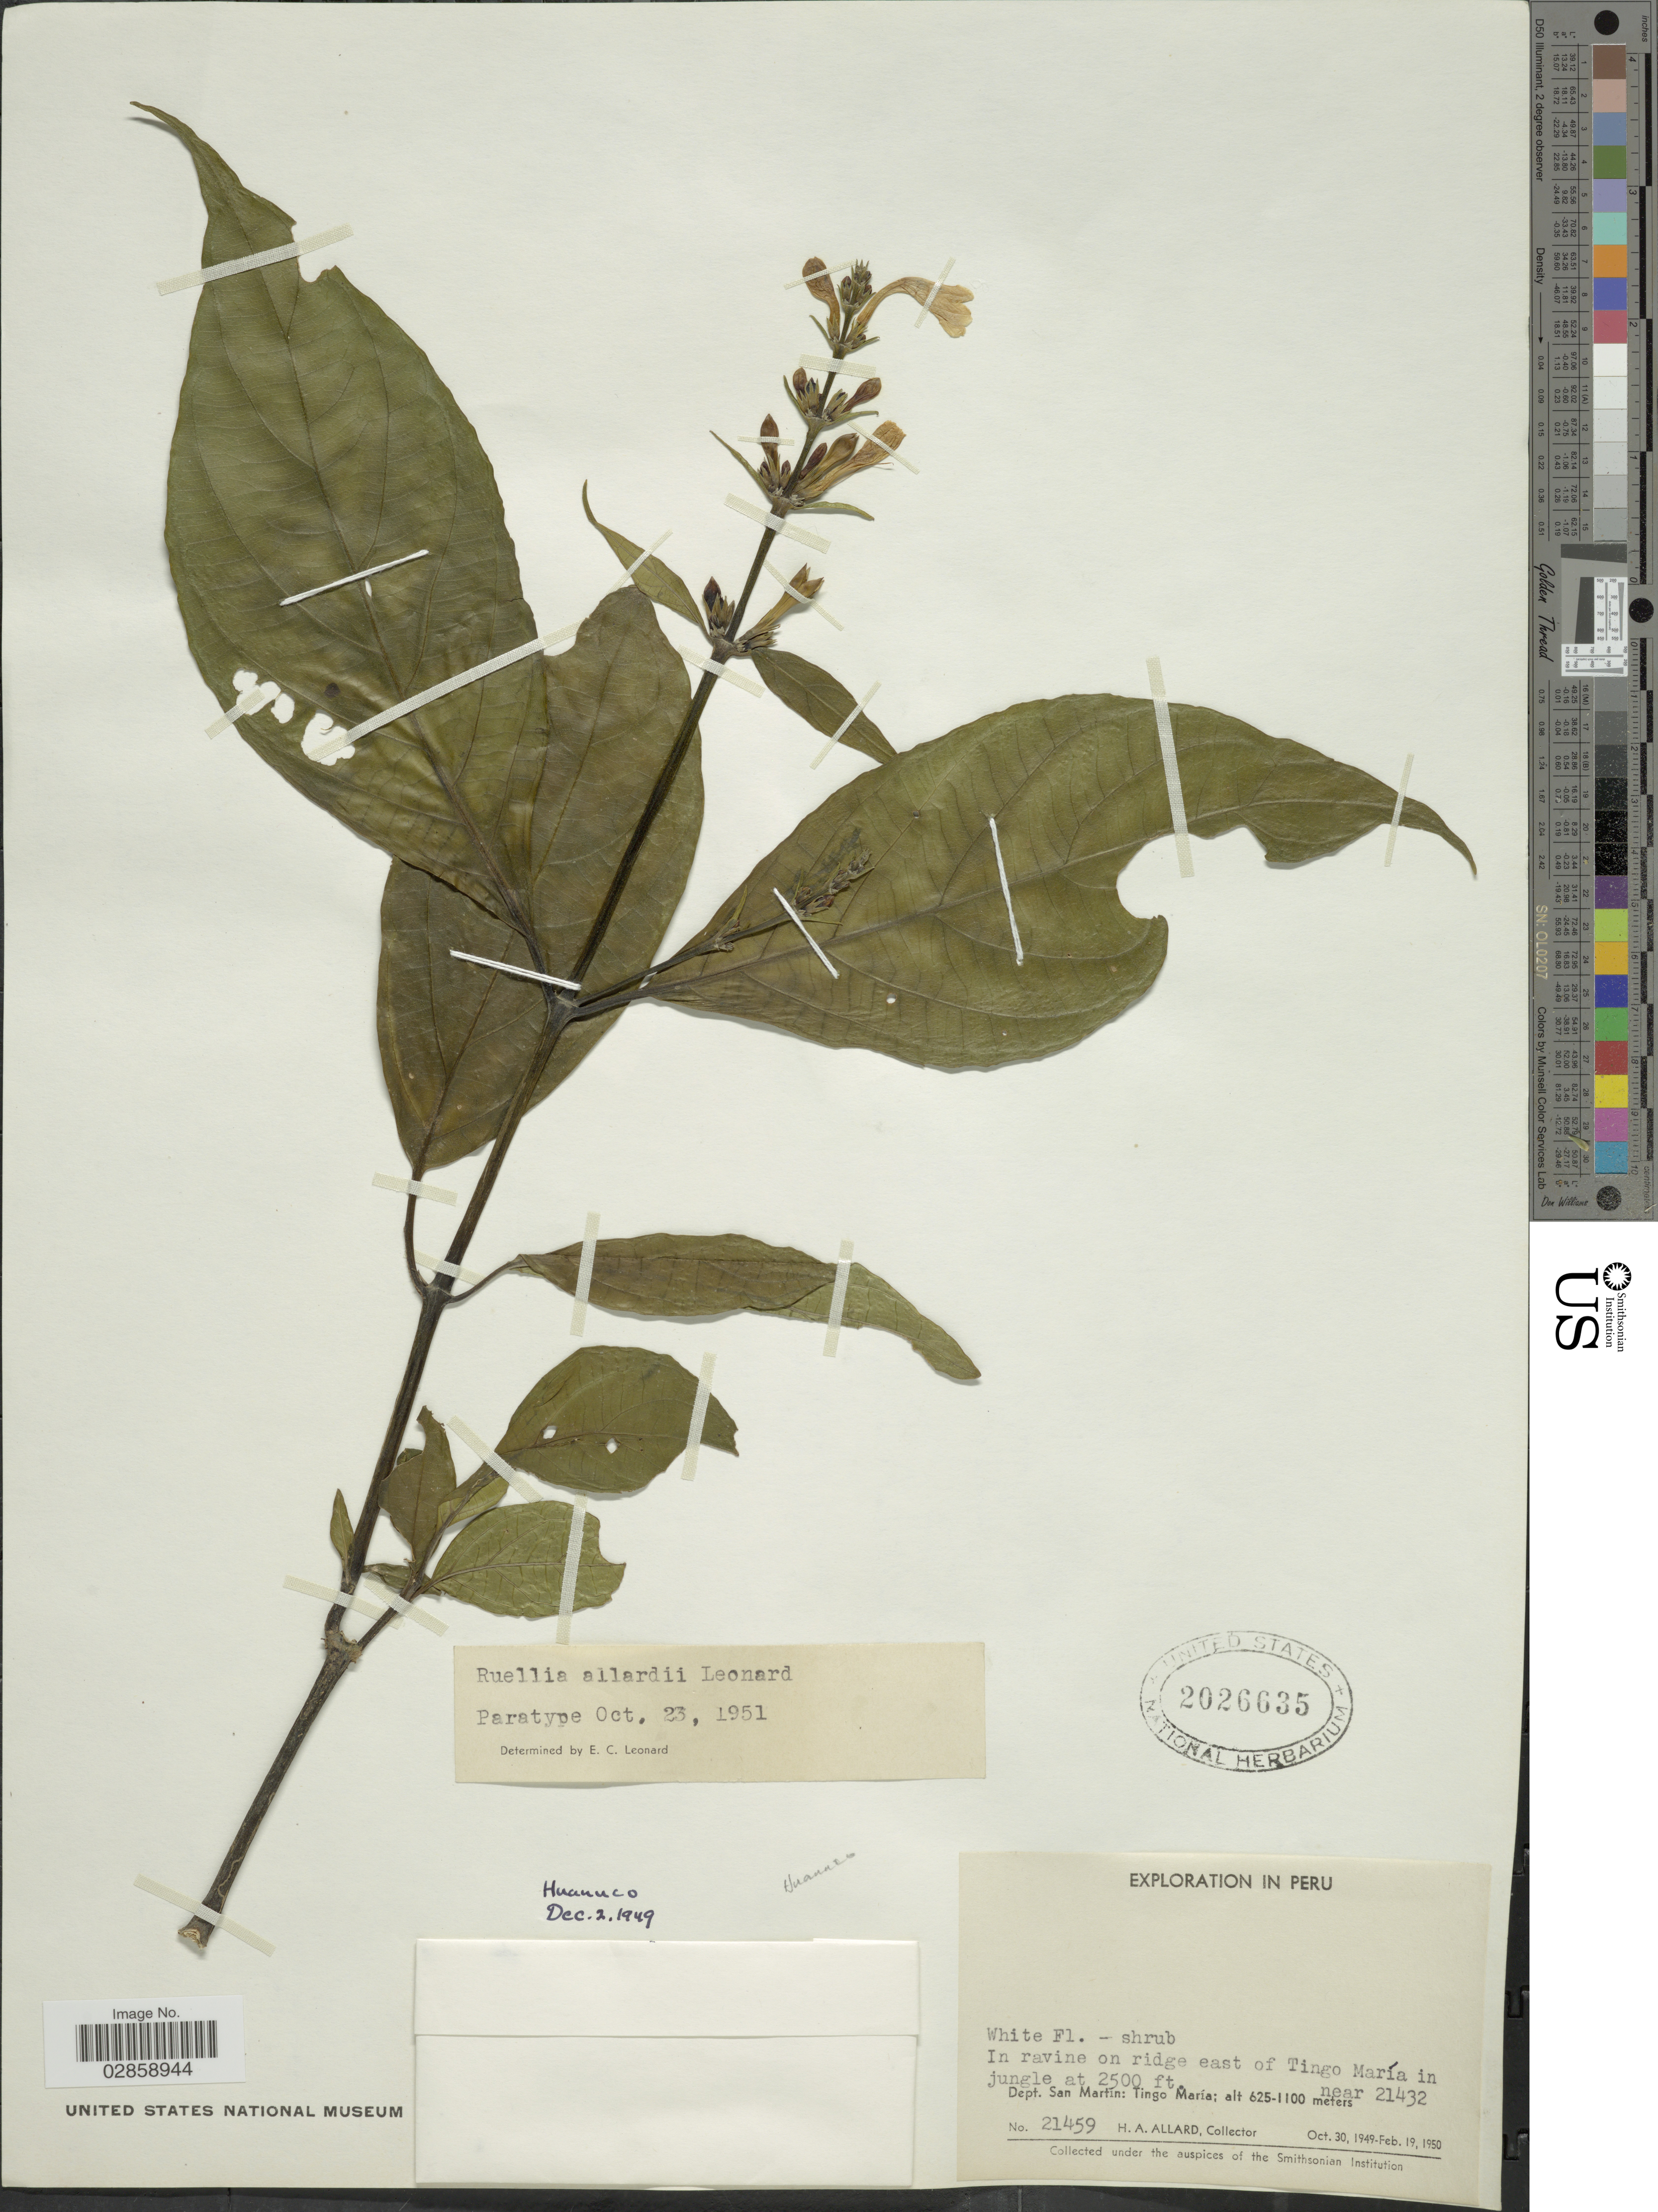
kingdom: Plantae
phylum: Tracheophyta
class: Magnoliopsida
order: Lamiales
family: Acanthaceae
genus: Ruellia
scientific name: Ruellia allardii Leonard sp. nov. ined.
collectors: H. A. Allard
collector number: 21459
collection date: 1949-10-30/1950-02-19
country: Peru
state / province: San Martín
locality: In ravine on ridge east of Tingo María. Dept. San Martín: Tingo María.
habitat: in ravine on ridge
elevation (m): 762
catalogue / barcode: US 2026635